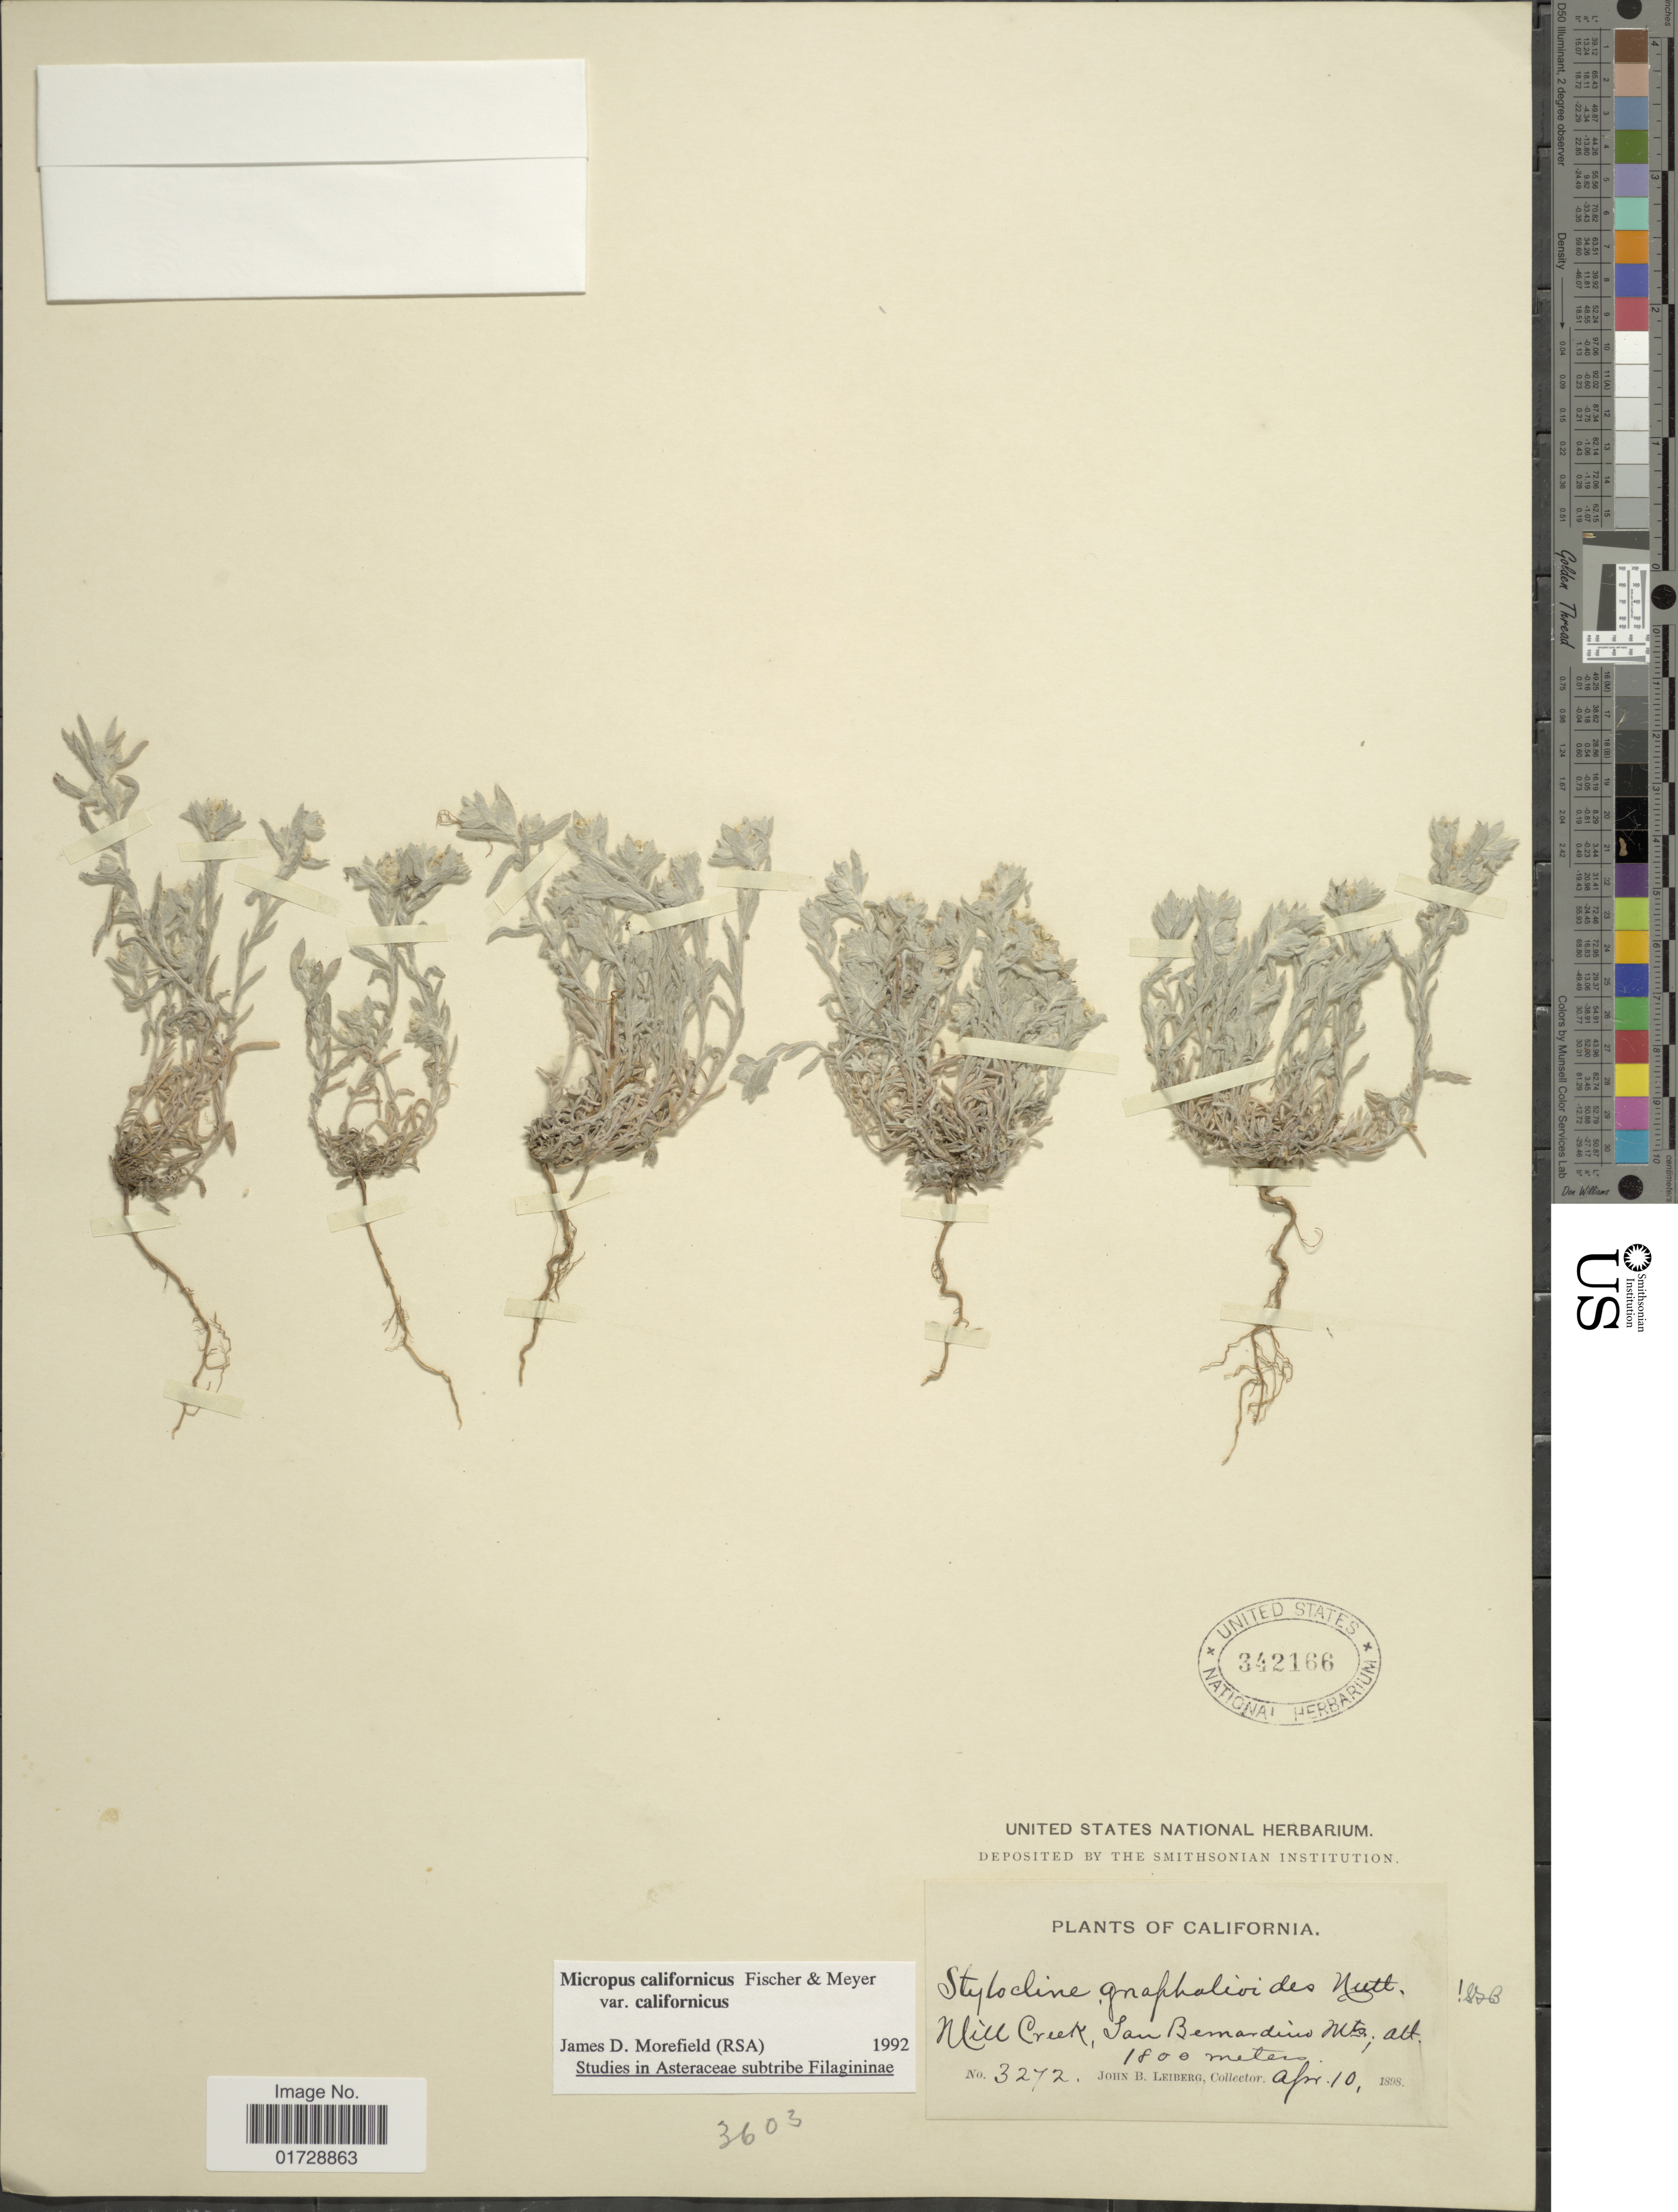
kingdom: Plantae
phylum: Tracheophyta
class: Magnoliopsida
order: Asterales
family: Asteraceae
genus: Micropus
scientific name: Micropus californicus var. californicus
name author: Fisch. & C.A. Mey.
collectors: J. B. Leiberg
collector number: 3272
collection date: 1898-04-10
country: United States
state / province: California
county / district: San Bernardino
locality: Mill Creek, San Bernardino Mts.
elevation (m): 1800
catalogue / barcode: US 342166